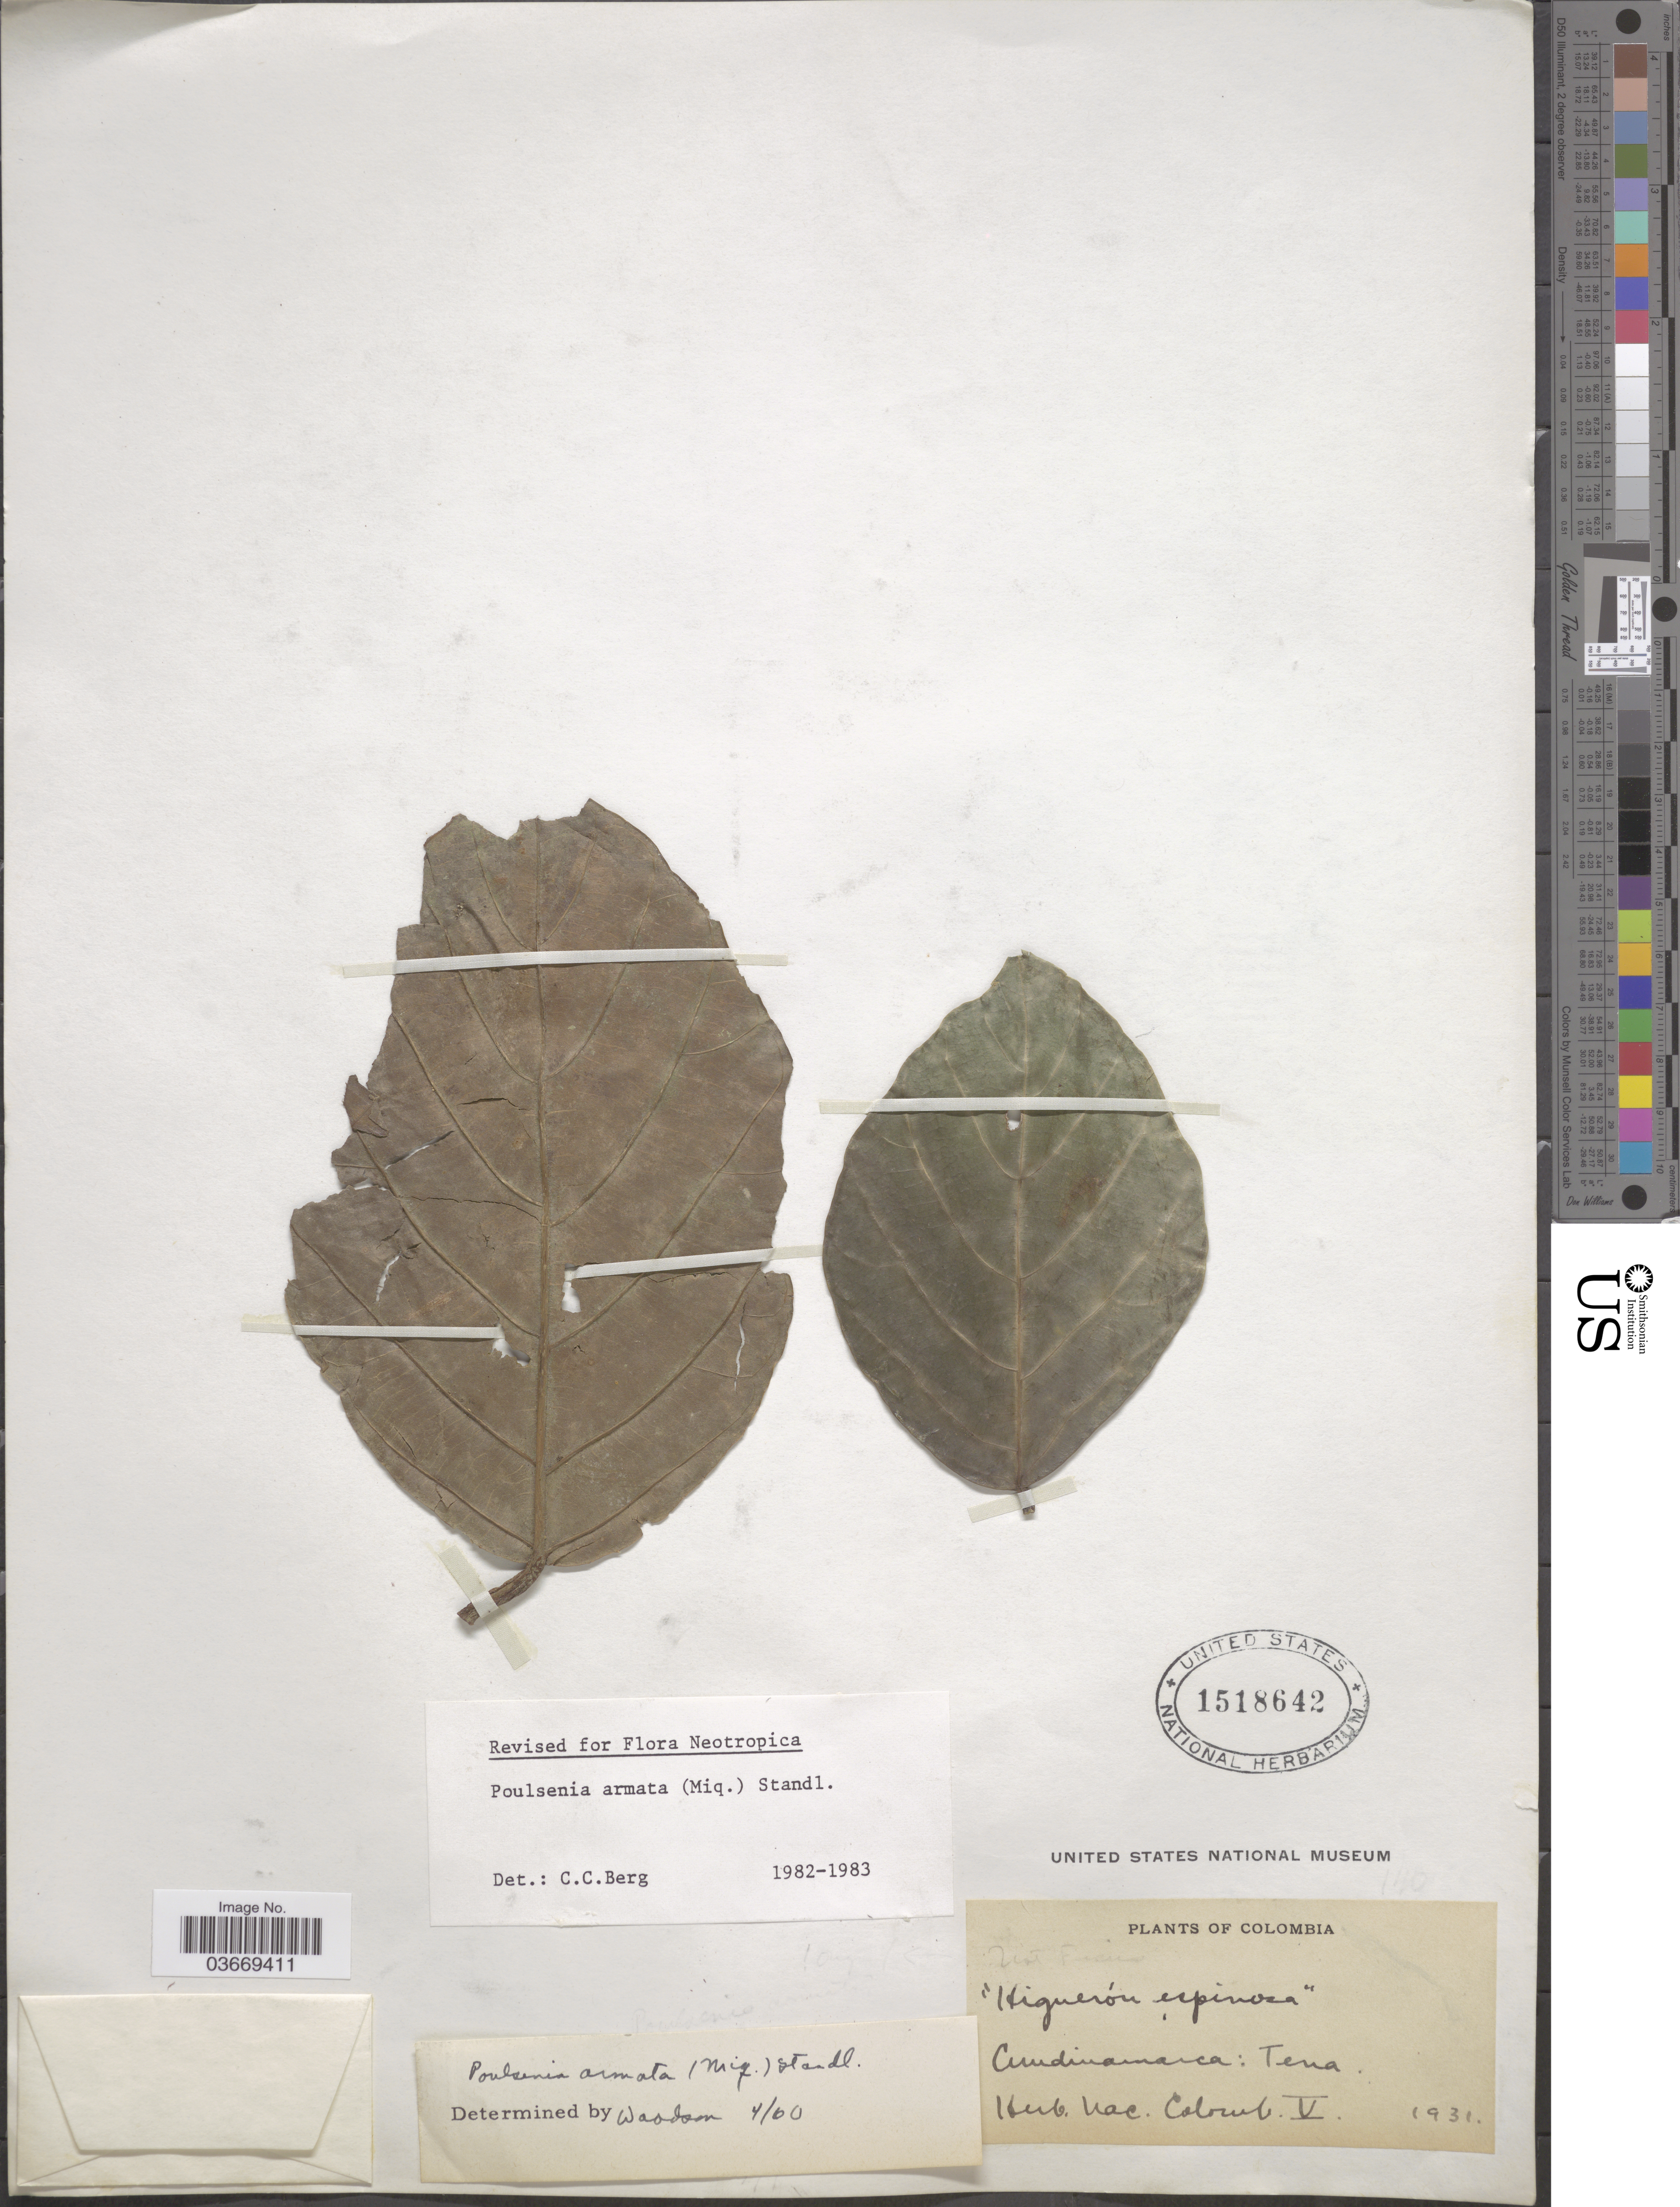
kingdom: Plantae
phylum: Tracheophyta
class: Magnoliopsida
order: Rosales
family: Moraceae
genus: Poulsenia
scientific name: Poulsenia armata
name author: (Miq.) Standl.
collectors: ex herb. Nac. Colomb.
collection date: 1931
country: Colombia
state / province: Cundinamarca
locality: Tena.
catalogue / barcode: US 1518642